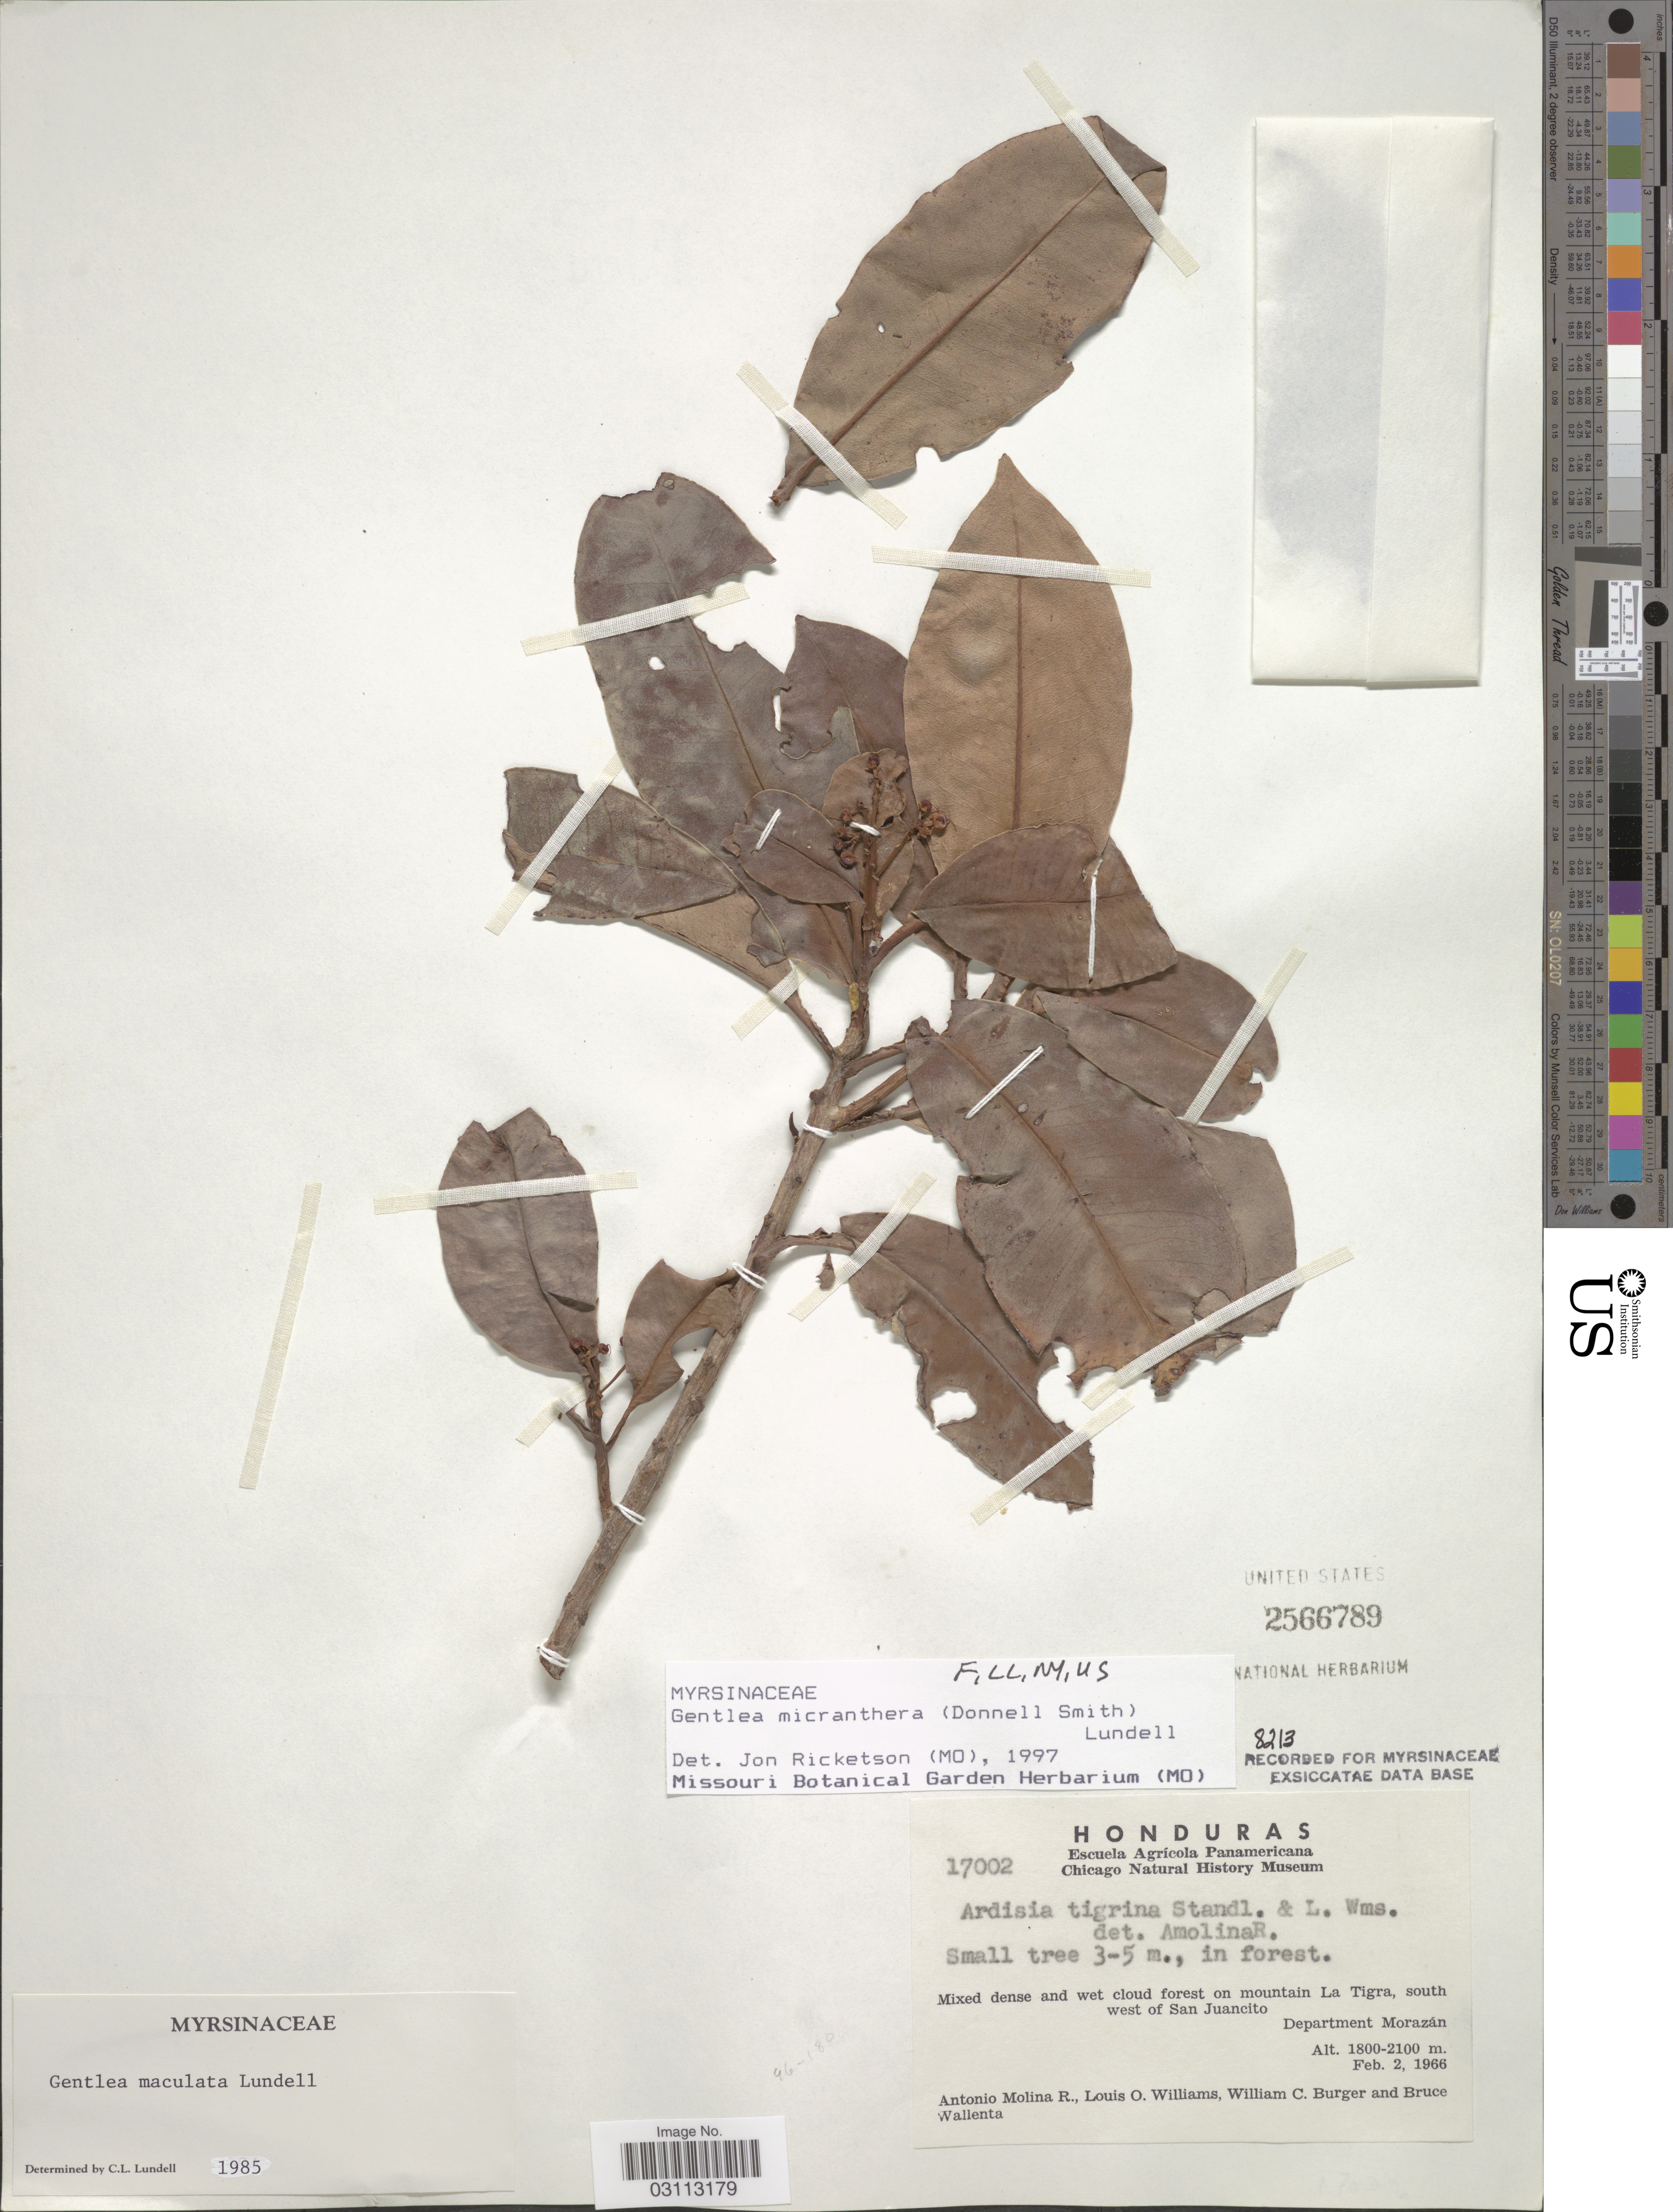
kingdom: Plantae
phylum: Tracheophyta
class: Magnoliopsida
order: Ericales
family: Primulaceae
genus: Gentlea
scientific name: Gentlea micranthera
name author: (Donn. Sm.) Lundell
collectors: A. Molina R., L. O. Williams, W. Burger & B. Wallenta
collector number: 17002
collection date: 1966-02-02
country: Honduras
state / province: Fco. Morazán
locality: On mountain La Tigra, south west of San Juancito. Department Morazán.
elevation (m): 1800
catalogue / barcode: US 2566789